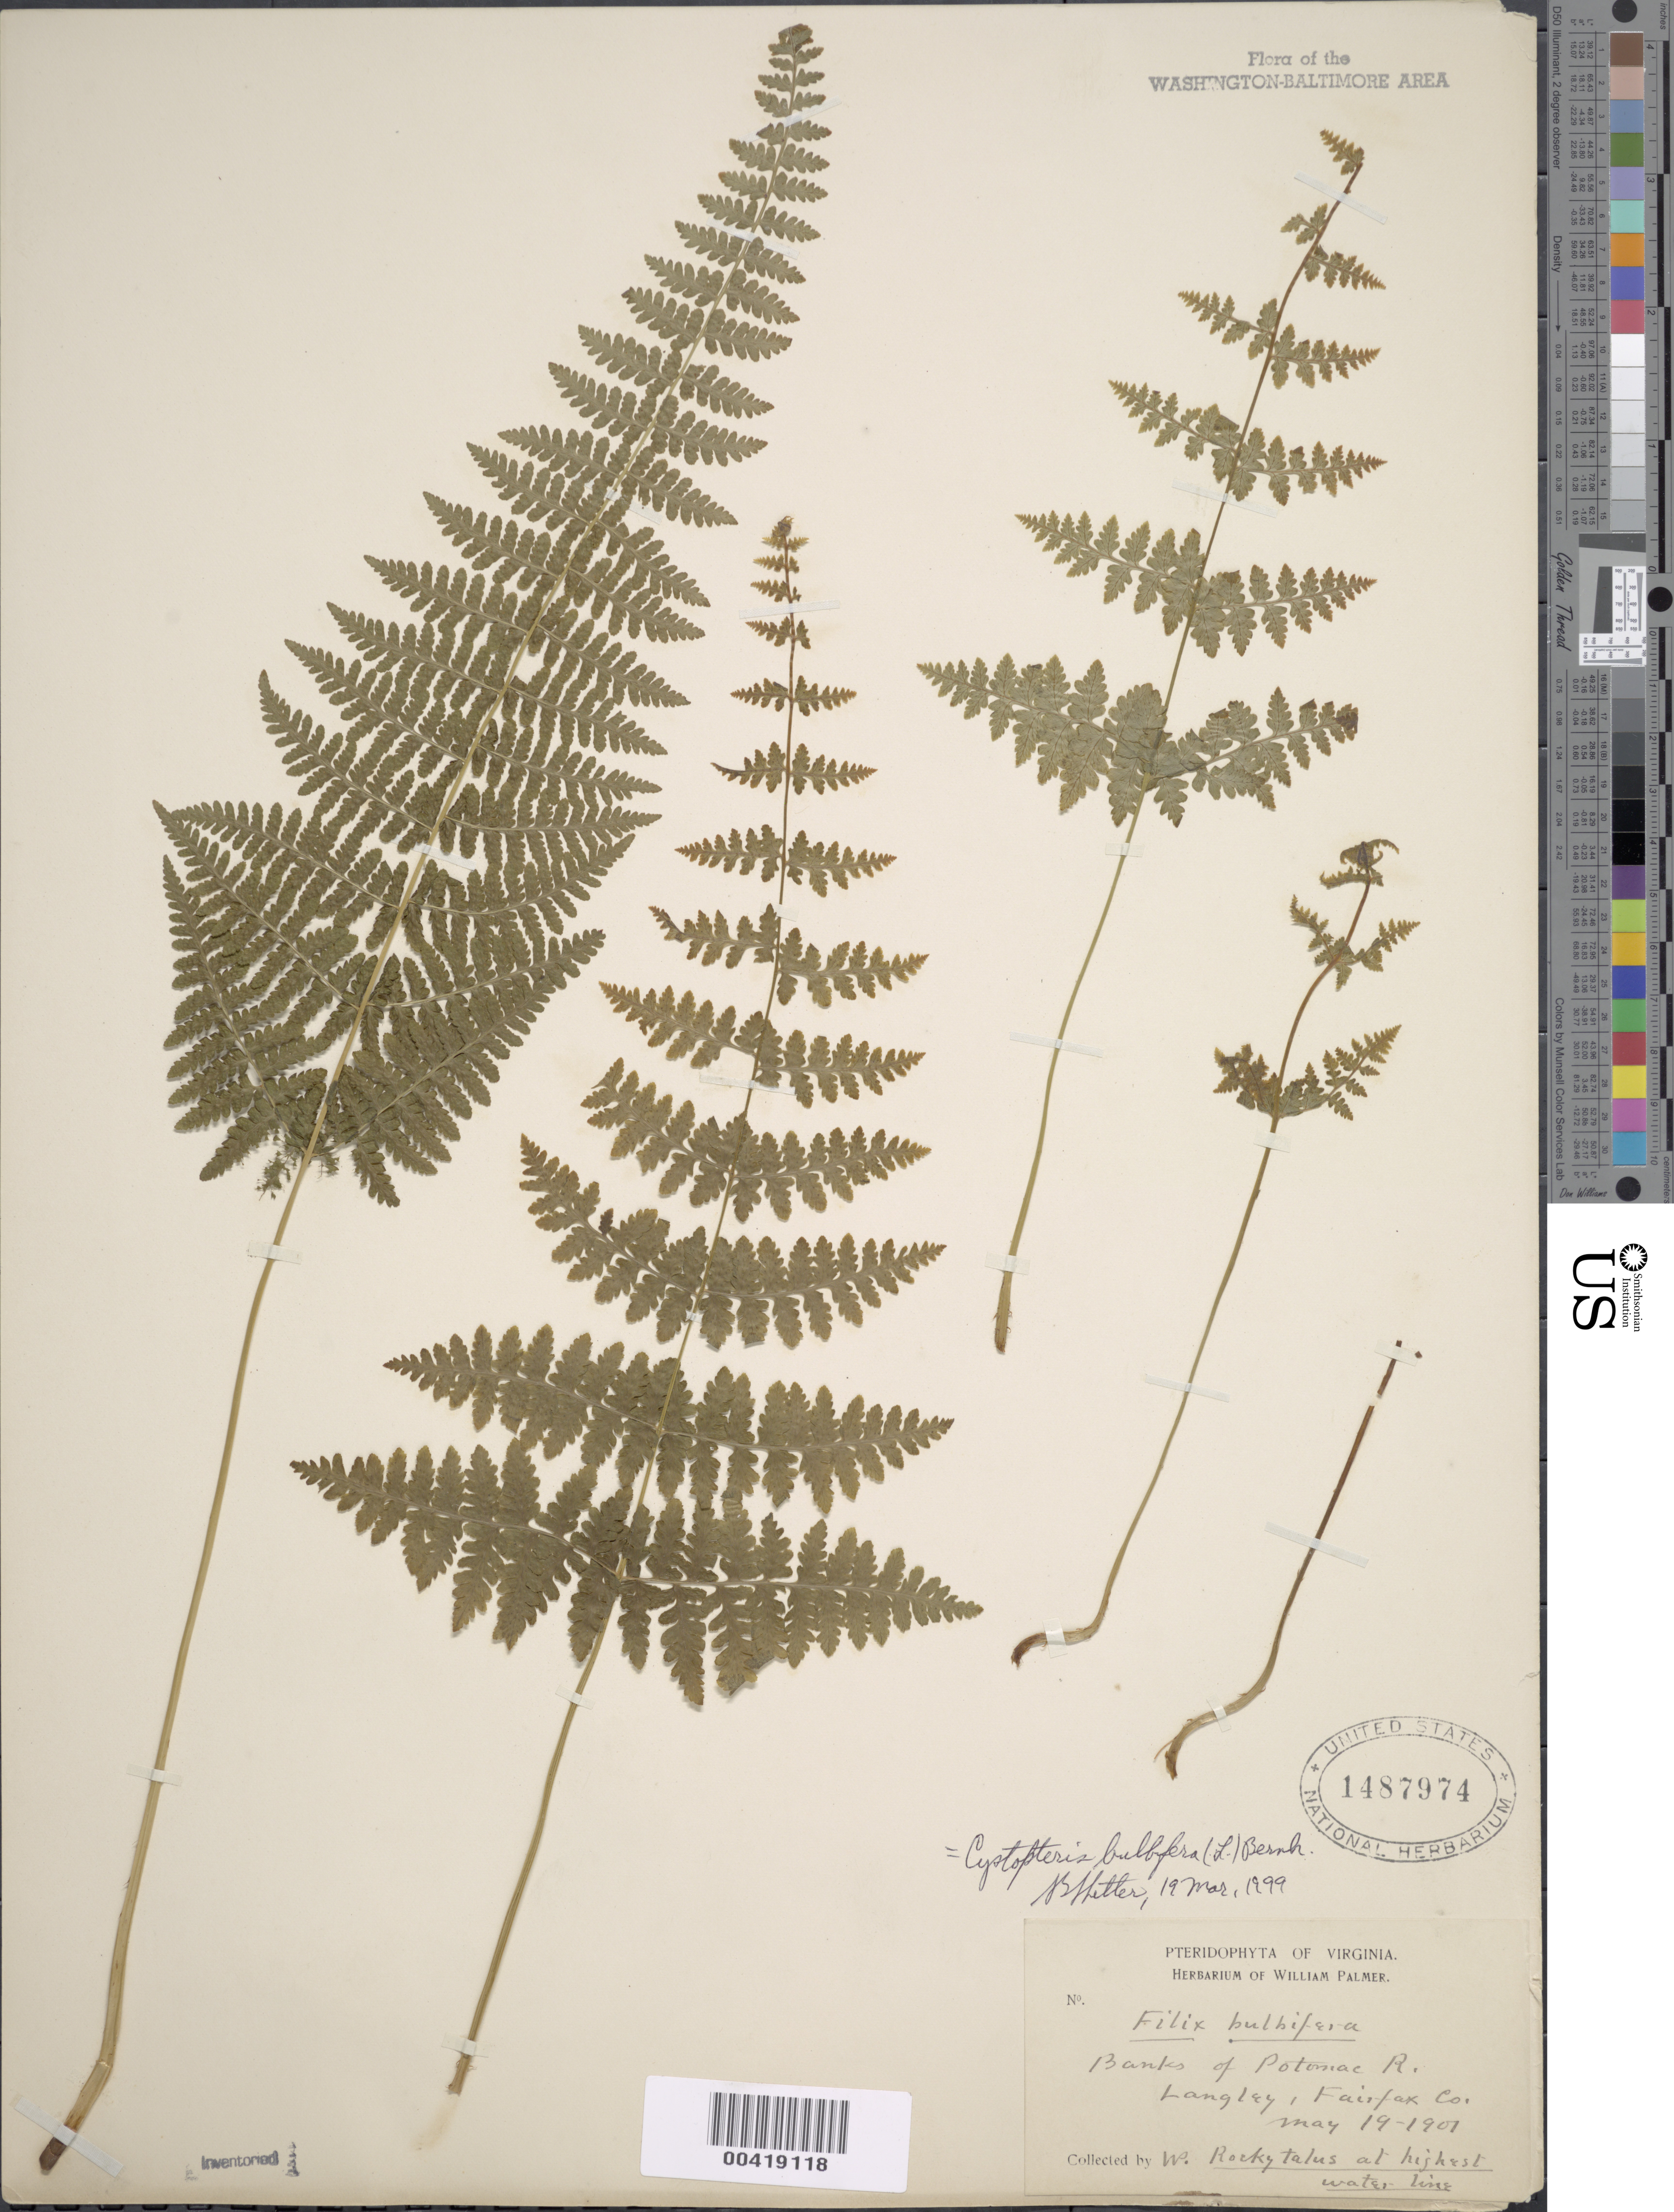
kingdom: Plantae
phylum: Tracheophyta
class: Polypodiopsida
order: Polypodiales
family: Cystopteridaceae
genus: Cystopteris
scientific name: Cystopteris bulbifera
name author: (L.) Bernh.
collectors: W. Palmer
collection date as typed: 19 May 1901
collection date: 1901-05-19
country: United States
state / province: Virginia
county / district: Fairfax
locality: Banks of Potomac, Langley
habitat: Rocky talus at high waterline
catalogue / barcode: US 1487974